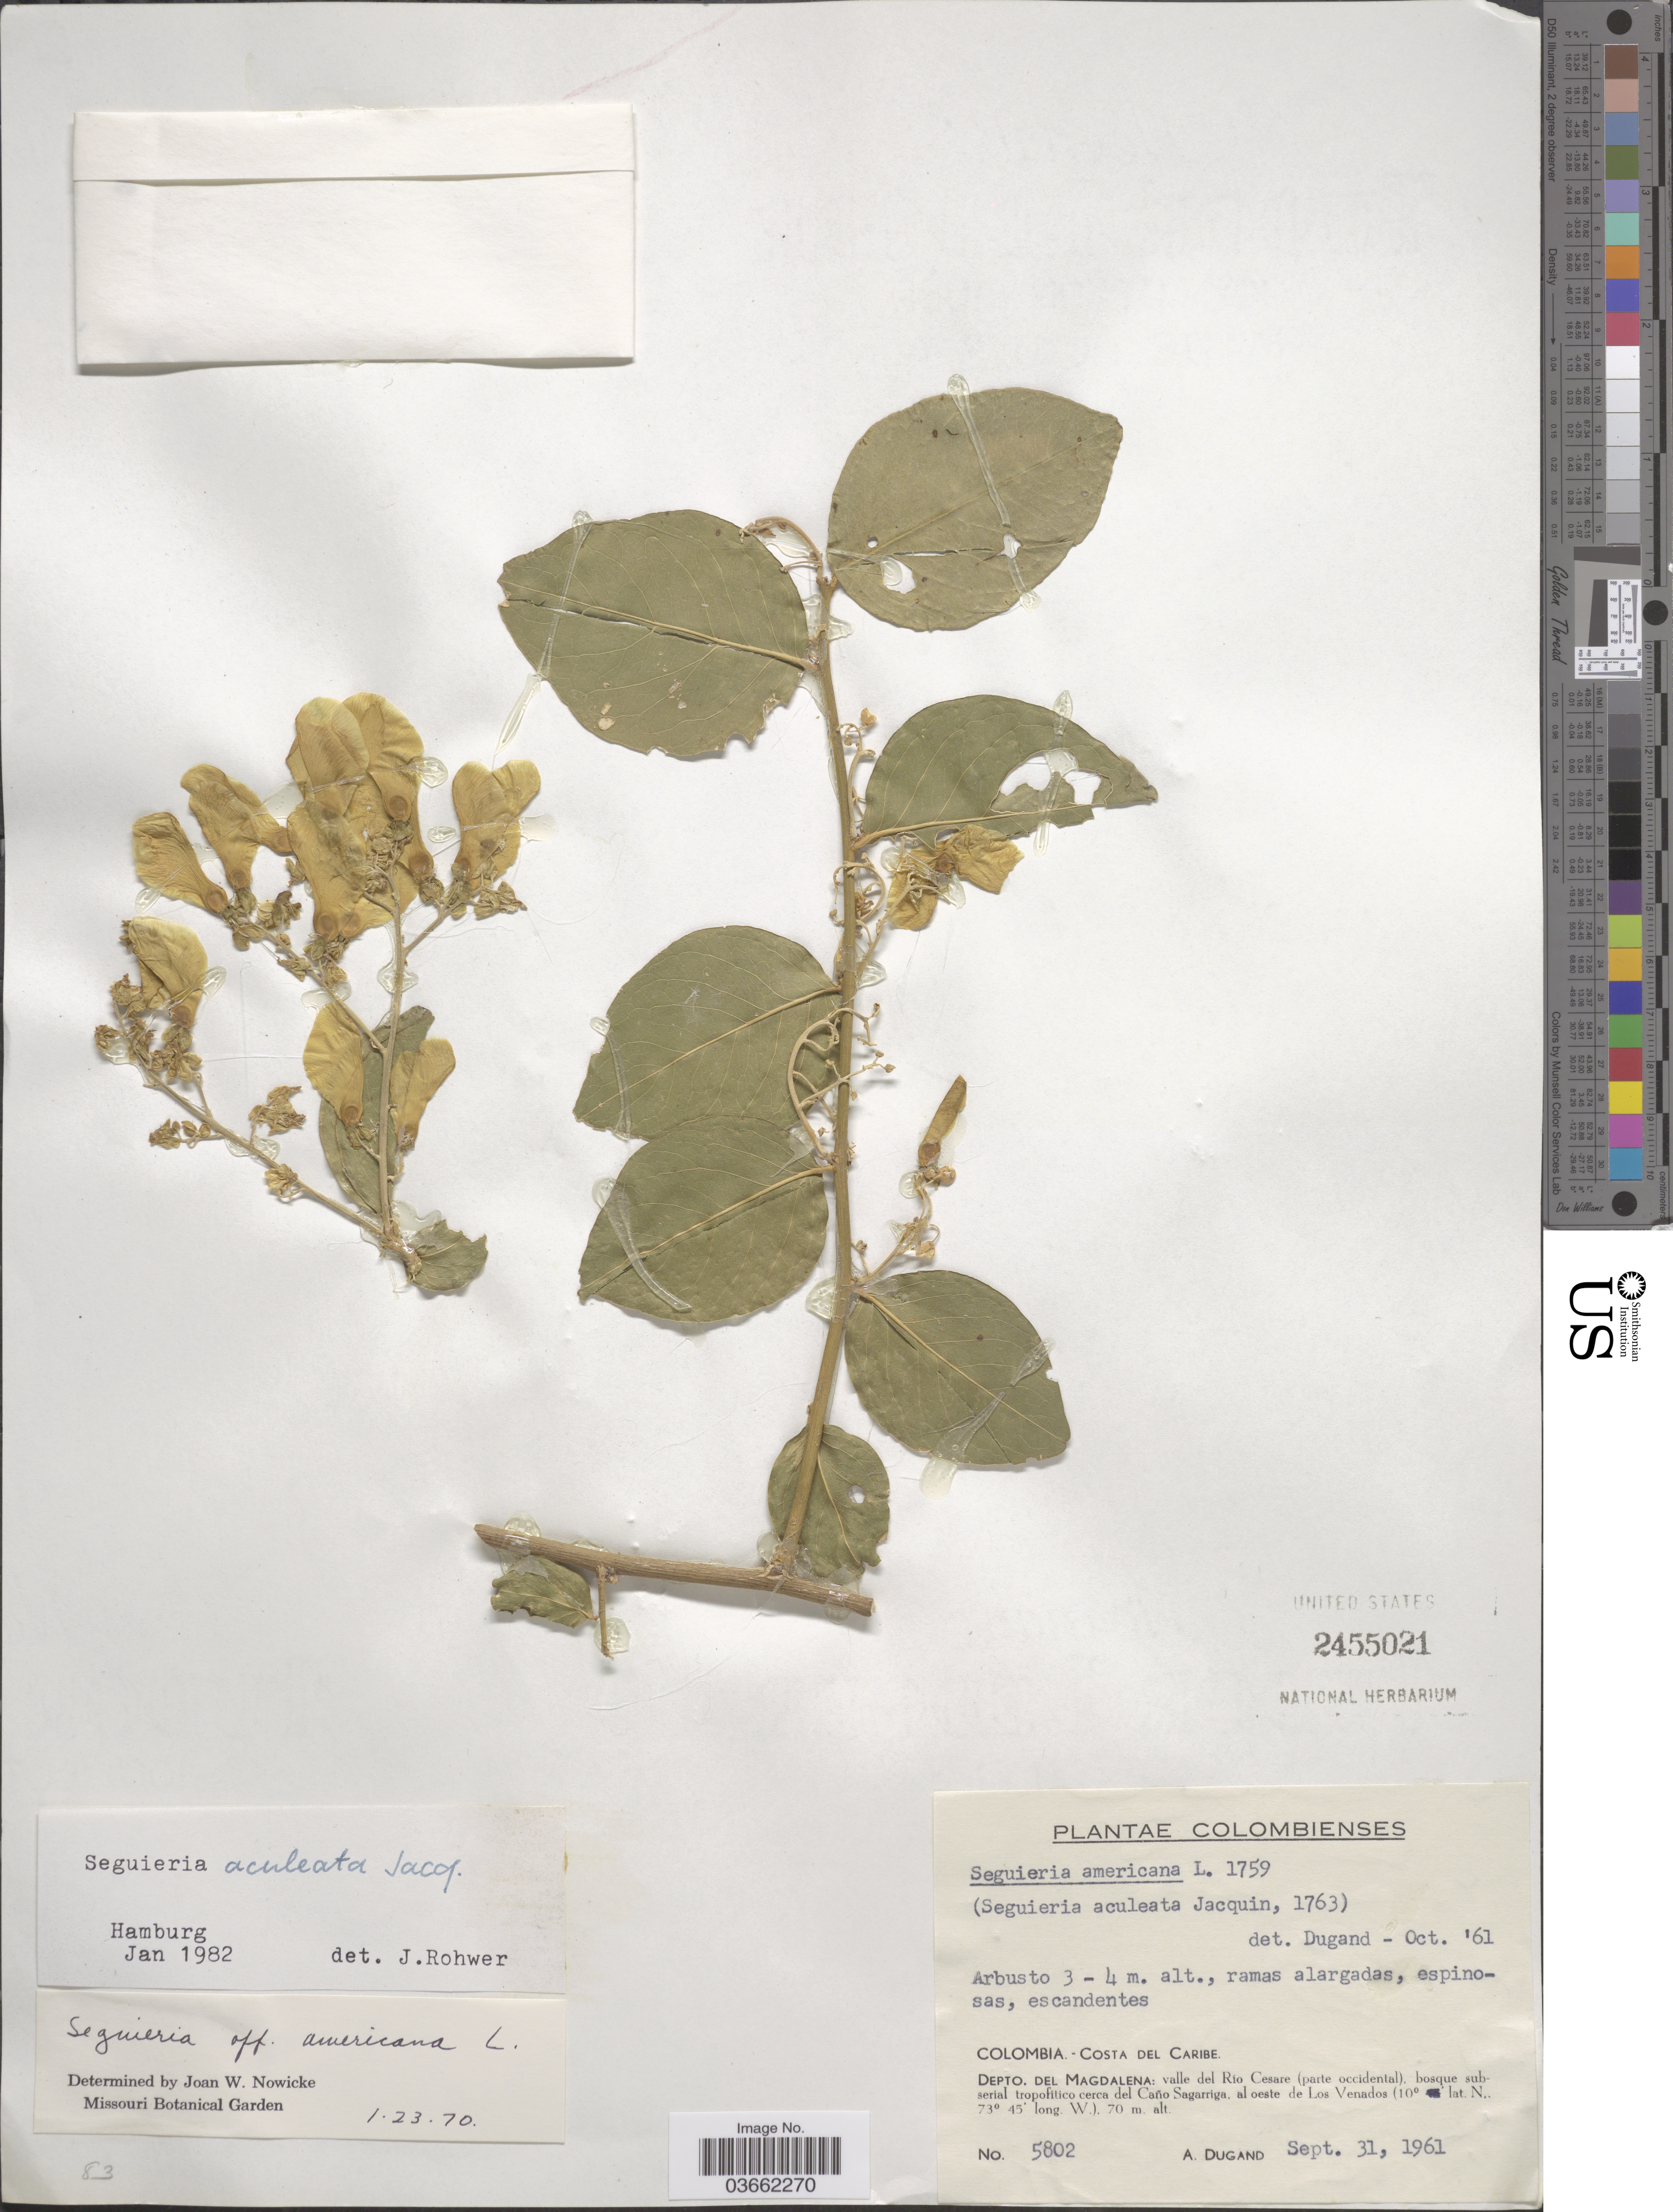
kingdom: Plantae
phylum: Tracheophyta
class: Magnoliopsida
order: Caryophyllales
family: Phytolaccaceae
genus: Seguieria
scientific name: Seguieria aculeata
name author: Jacq.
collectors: A. Dugand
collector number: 5802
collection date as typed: Transcribed d/m/y: 31/9/1961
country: Colombia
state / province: Magdalena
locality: Costa del Caribe. Depto. del Magdalena: valle del Río Cesare (parte occidental), bosque subserial tropifitico cerca del Caño Sagarriga, al oeste de Los Venados.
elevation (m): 70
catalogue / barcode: US 2455021